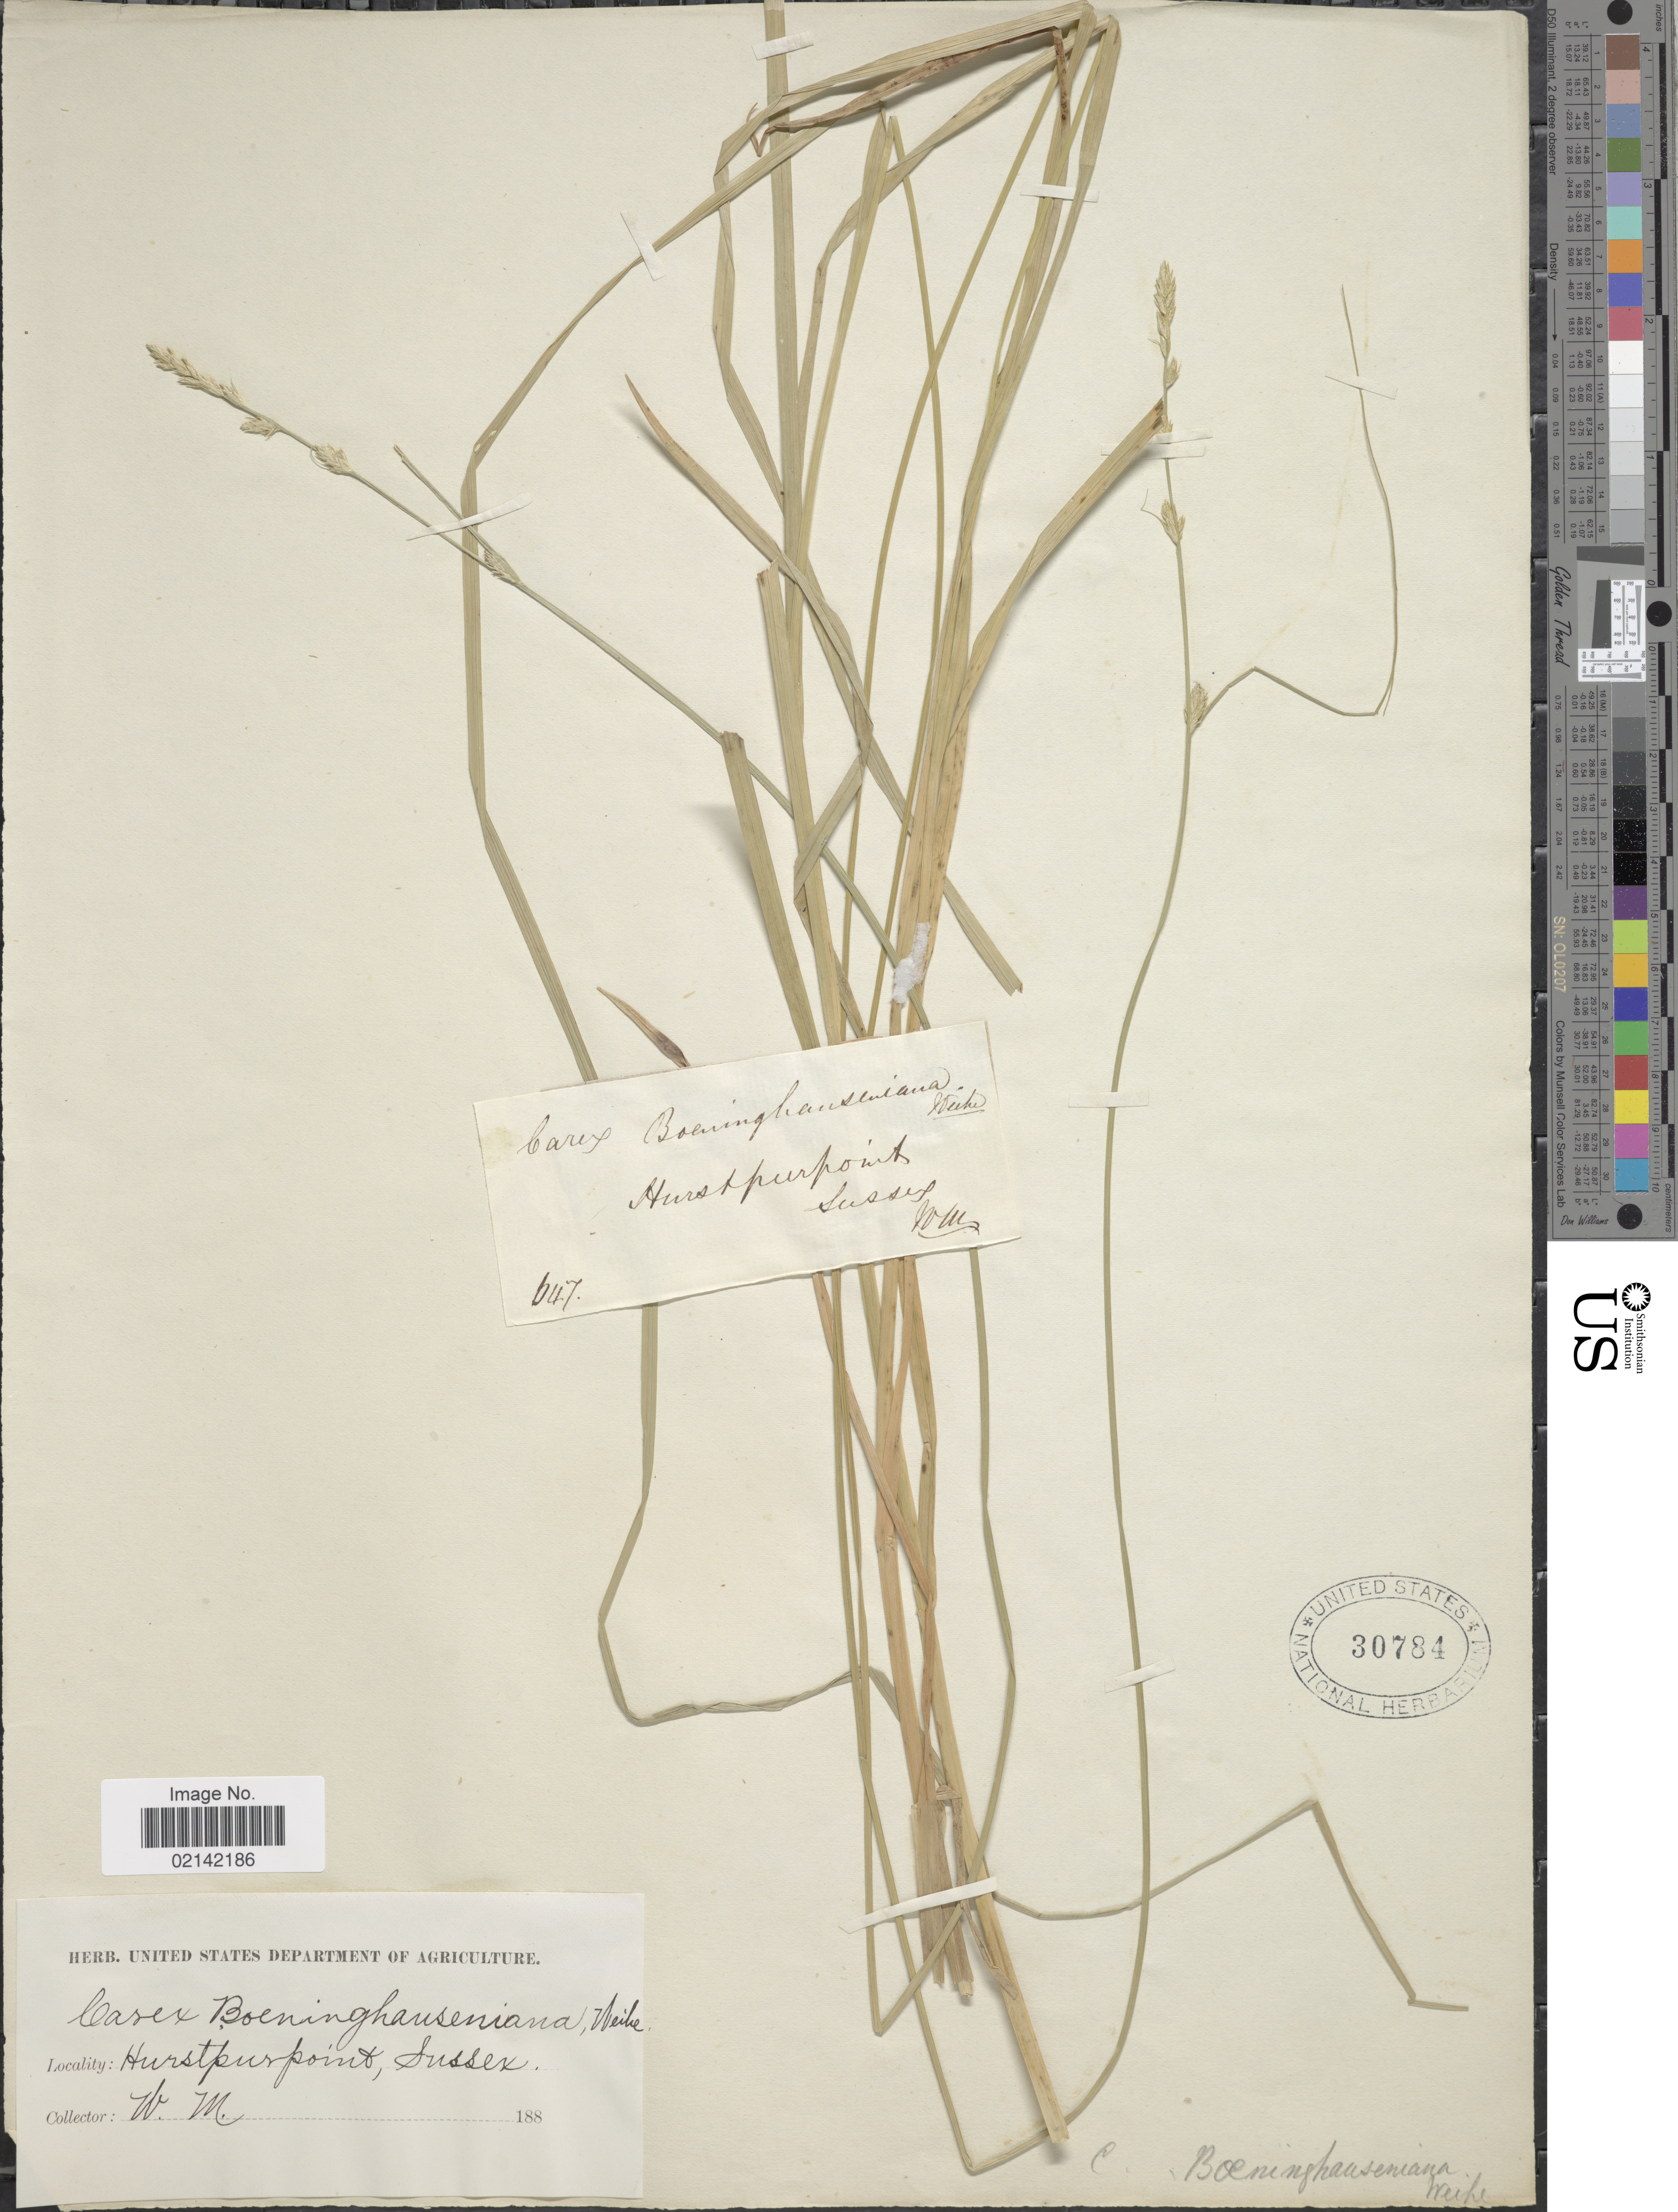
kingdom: Plantae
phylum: Tracheophyta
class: Liliopsida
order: Poales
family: Cyperaceae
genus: Carex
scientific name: Carex x boenninghause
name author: Weihe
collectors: W. Mitten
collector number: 647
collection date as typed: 188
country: United Kingdom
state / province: England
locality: Hurstpurpoint, Sussex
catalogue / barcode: US 30784